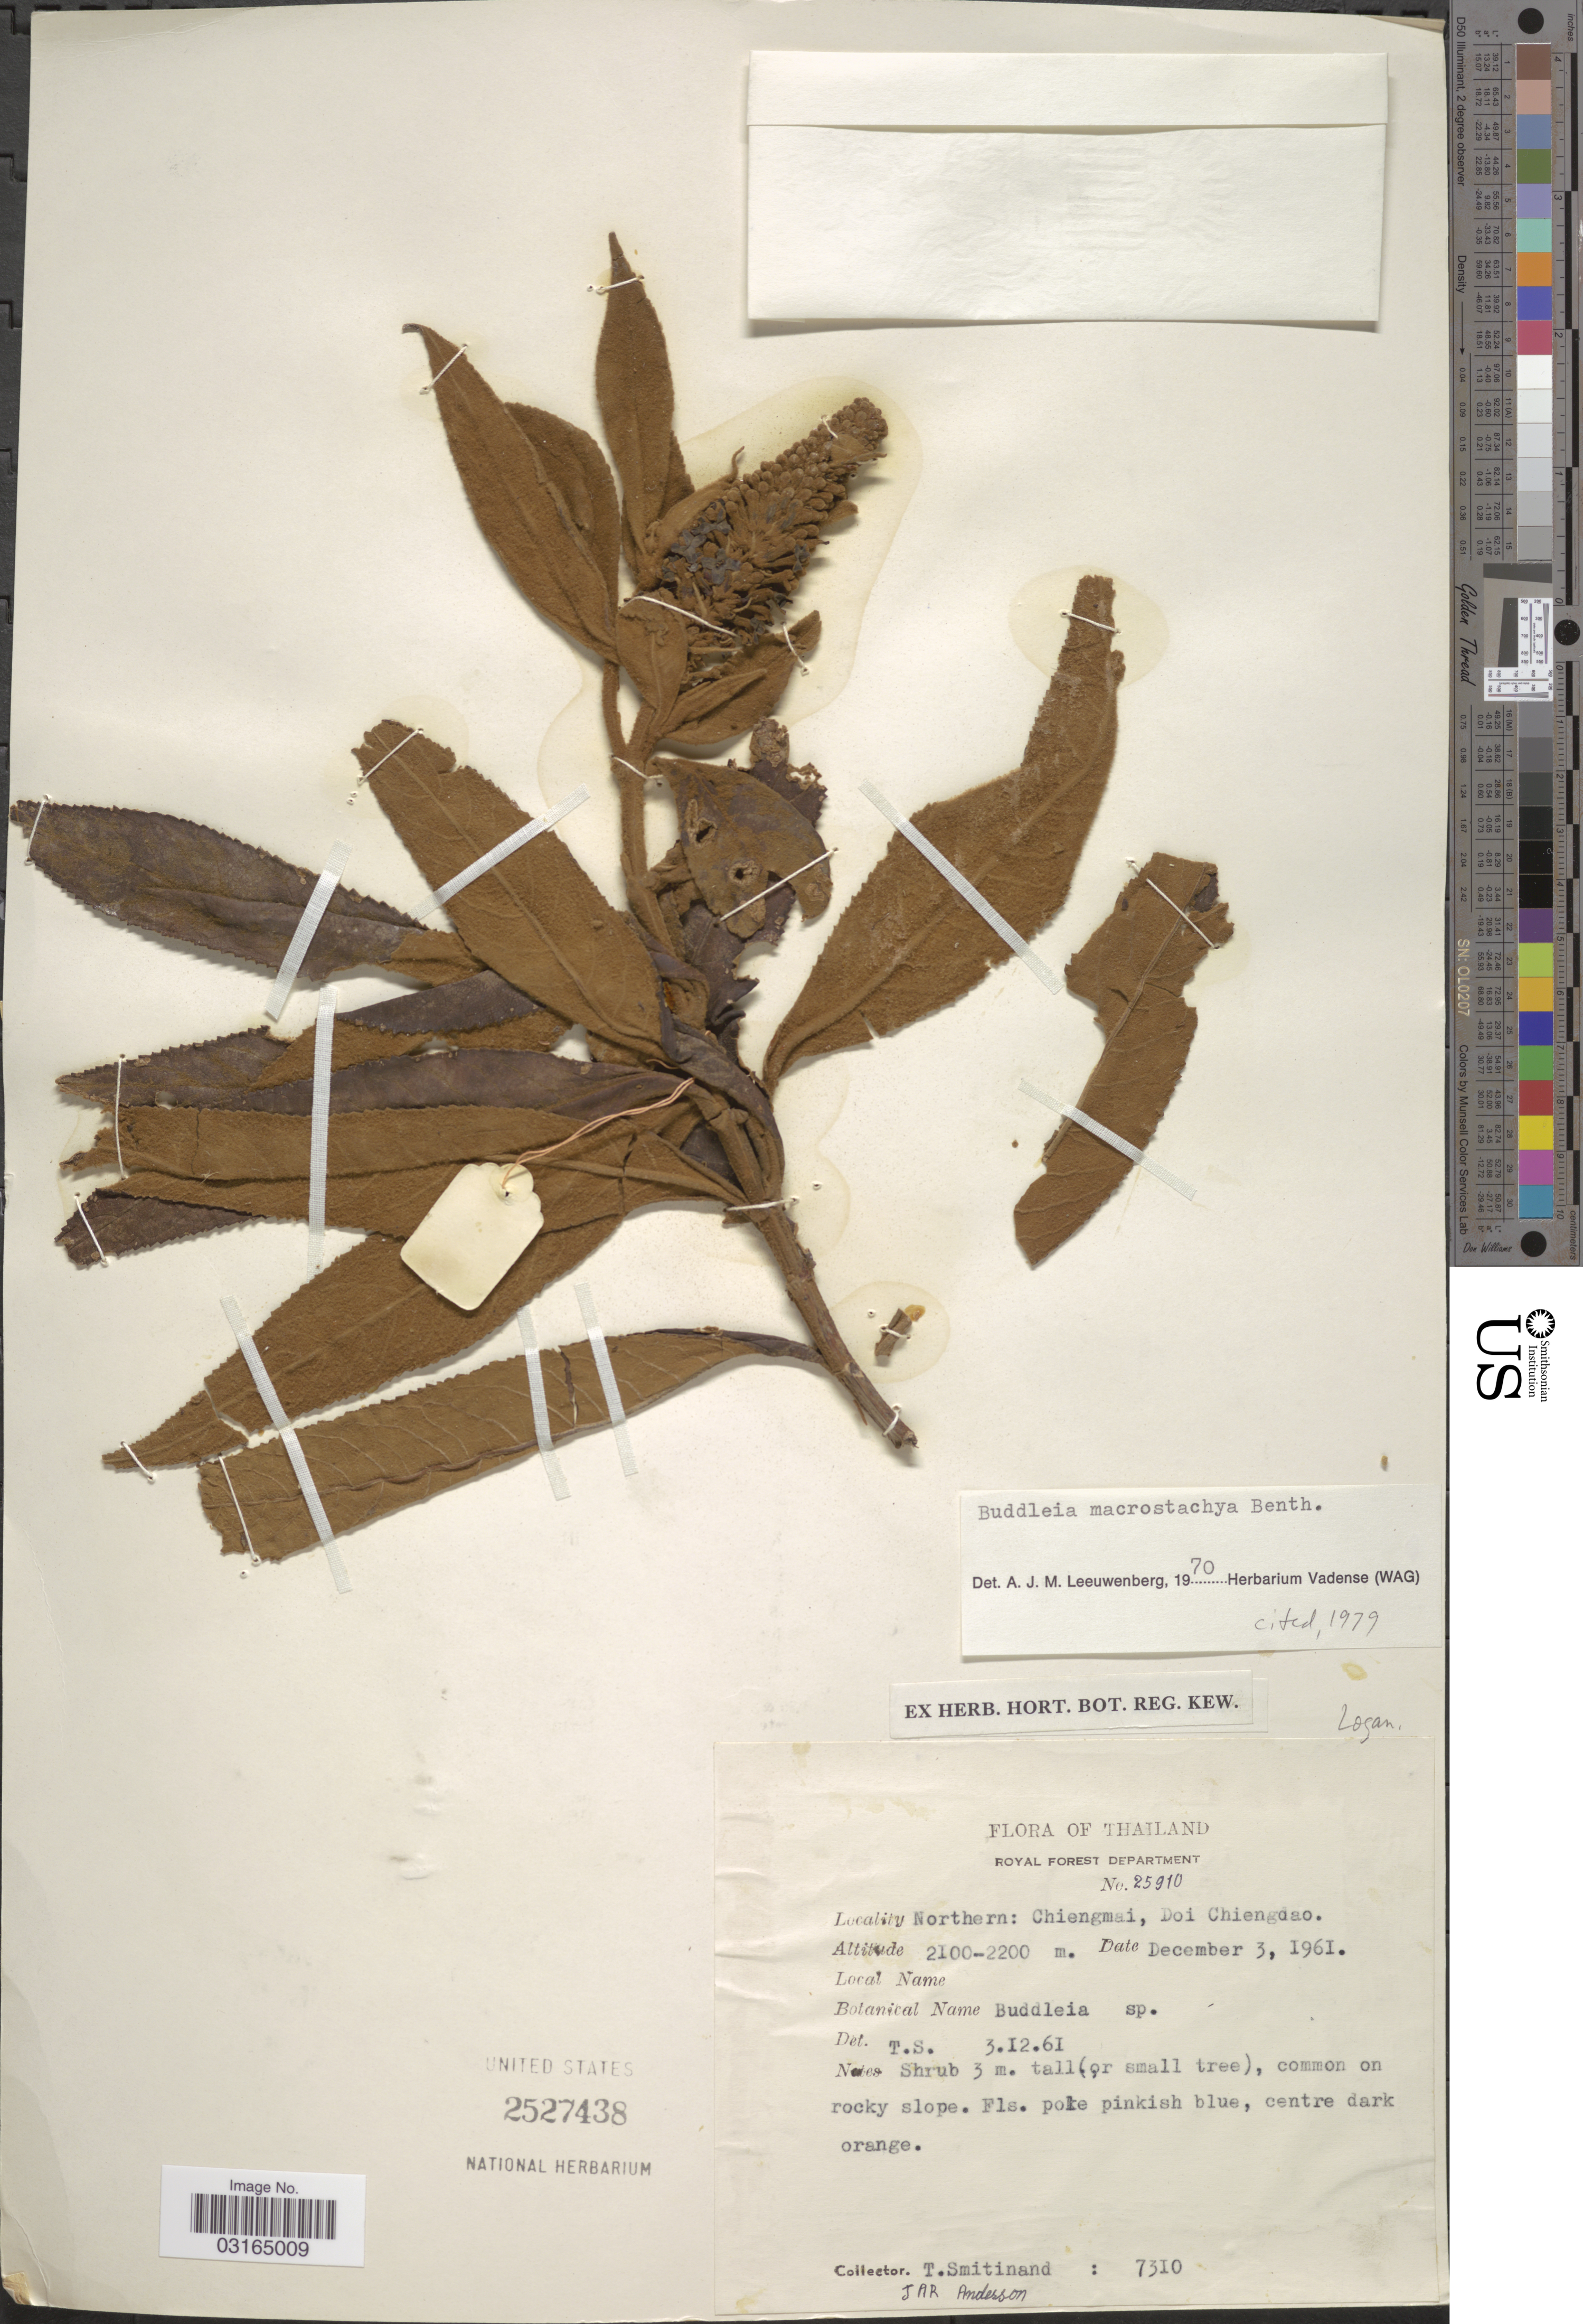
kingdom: Plantae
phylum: Tracheophyta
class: Magnoliopsida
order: Lamiales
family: Scrophulariaceae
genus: Buddleja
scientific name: Buddleja macrostachya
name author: Benth.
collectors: T. Smitinand & J. A. R. Anderson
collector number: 7310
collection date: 1961-12-03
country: Thailand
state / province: Chiang Mai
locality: Northern: Chiengmai, Doi Chiengdao.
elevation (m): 2100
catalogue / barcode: US 2527438